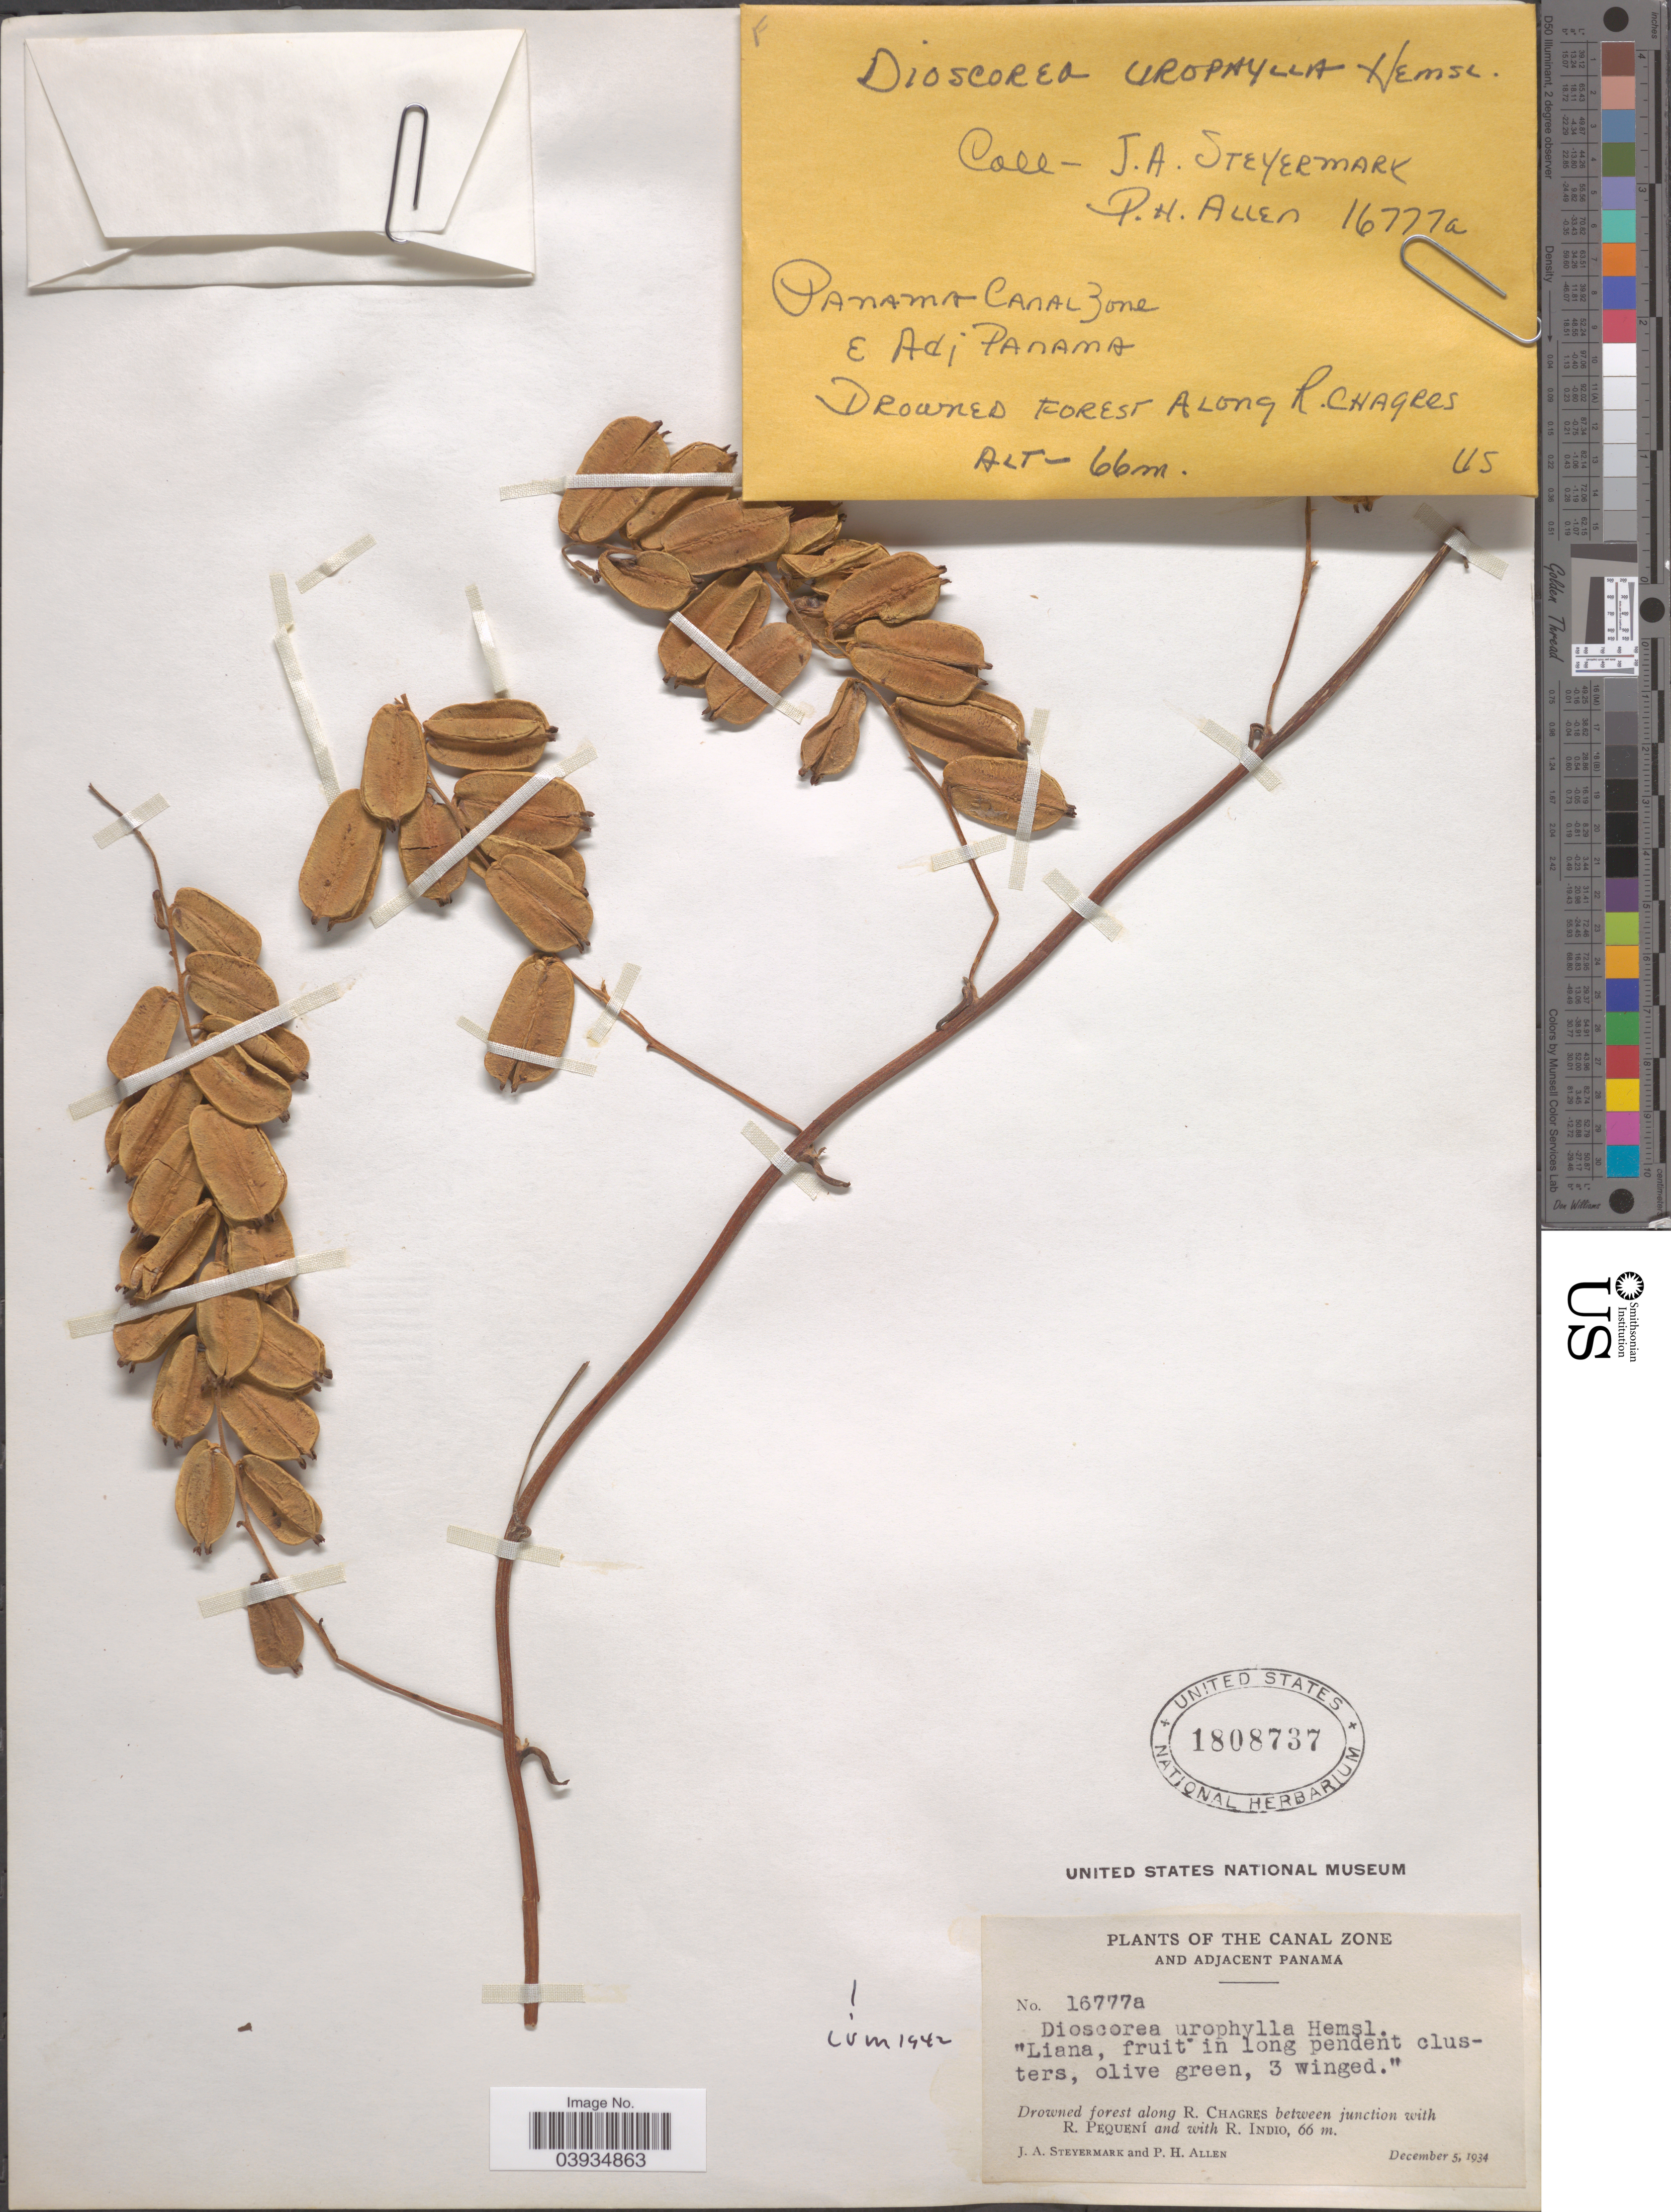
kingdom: Plantae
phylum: Tracheophyta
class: Liliopsida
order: Dioscoreales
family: Dioscoreaceae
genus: Dioscorea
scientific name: Dioscorea urophylla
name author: Hemsl.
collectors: J. Steyermark & P. H. Allen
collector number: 16777a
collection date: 1934-12-05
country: Panama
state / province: Colón / Panamá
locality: The Canal Zone and adjacent Panamá. Along R. Chargres between junction with R. Pequení and with R. Indio.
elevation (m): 66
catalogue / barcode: US 1808737